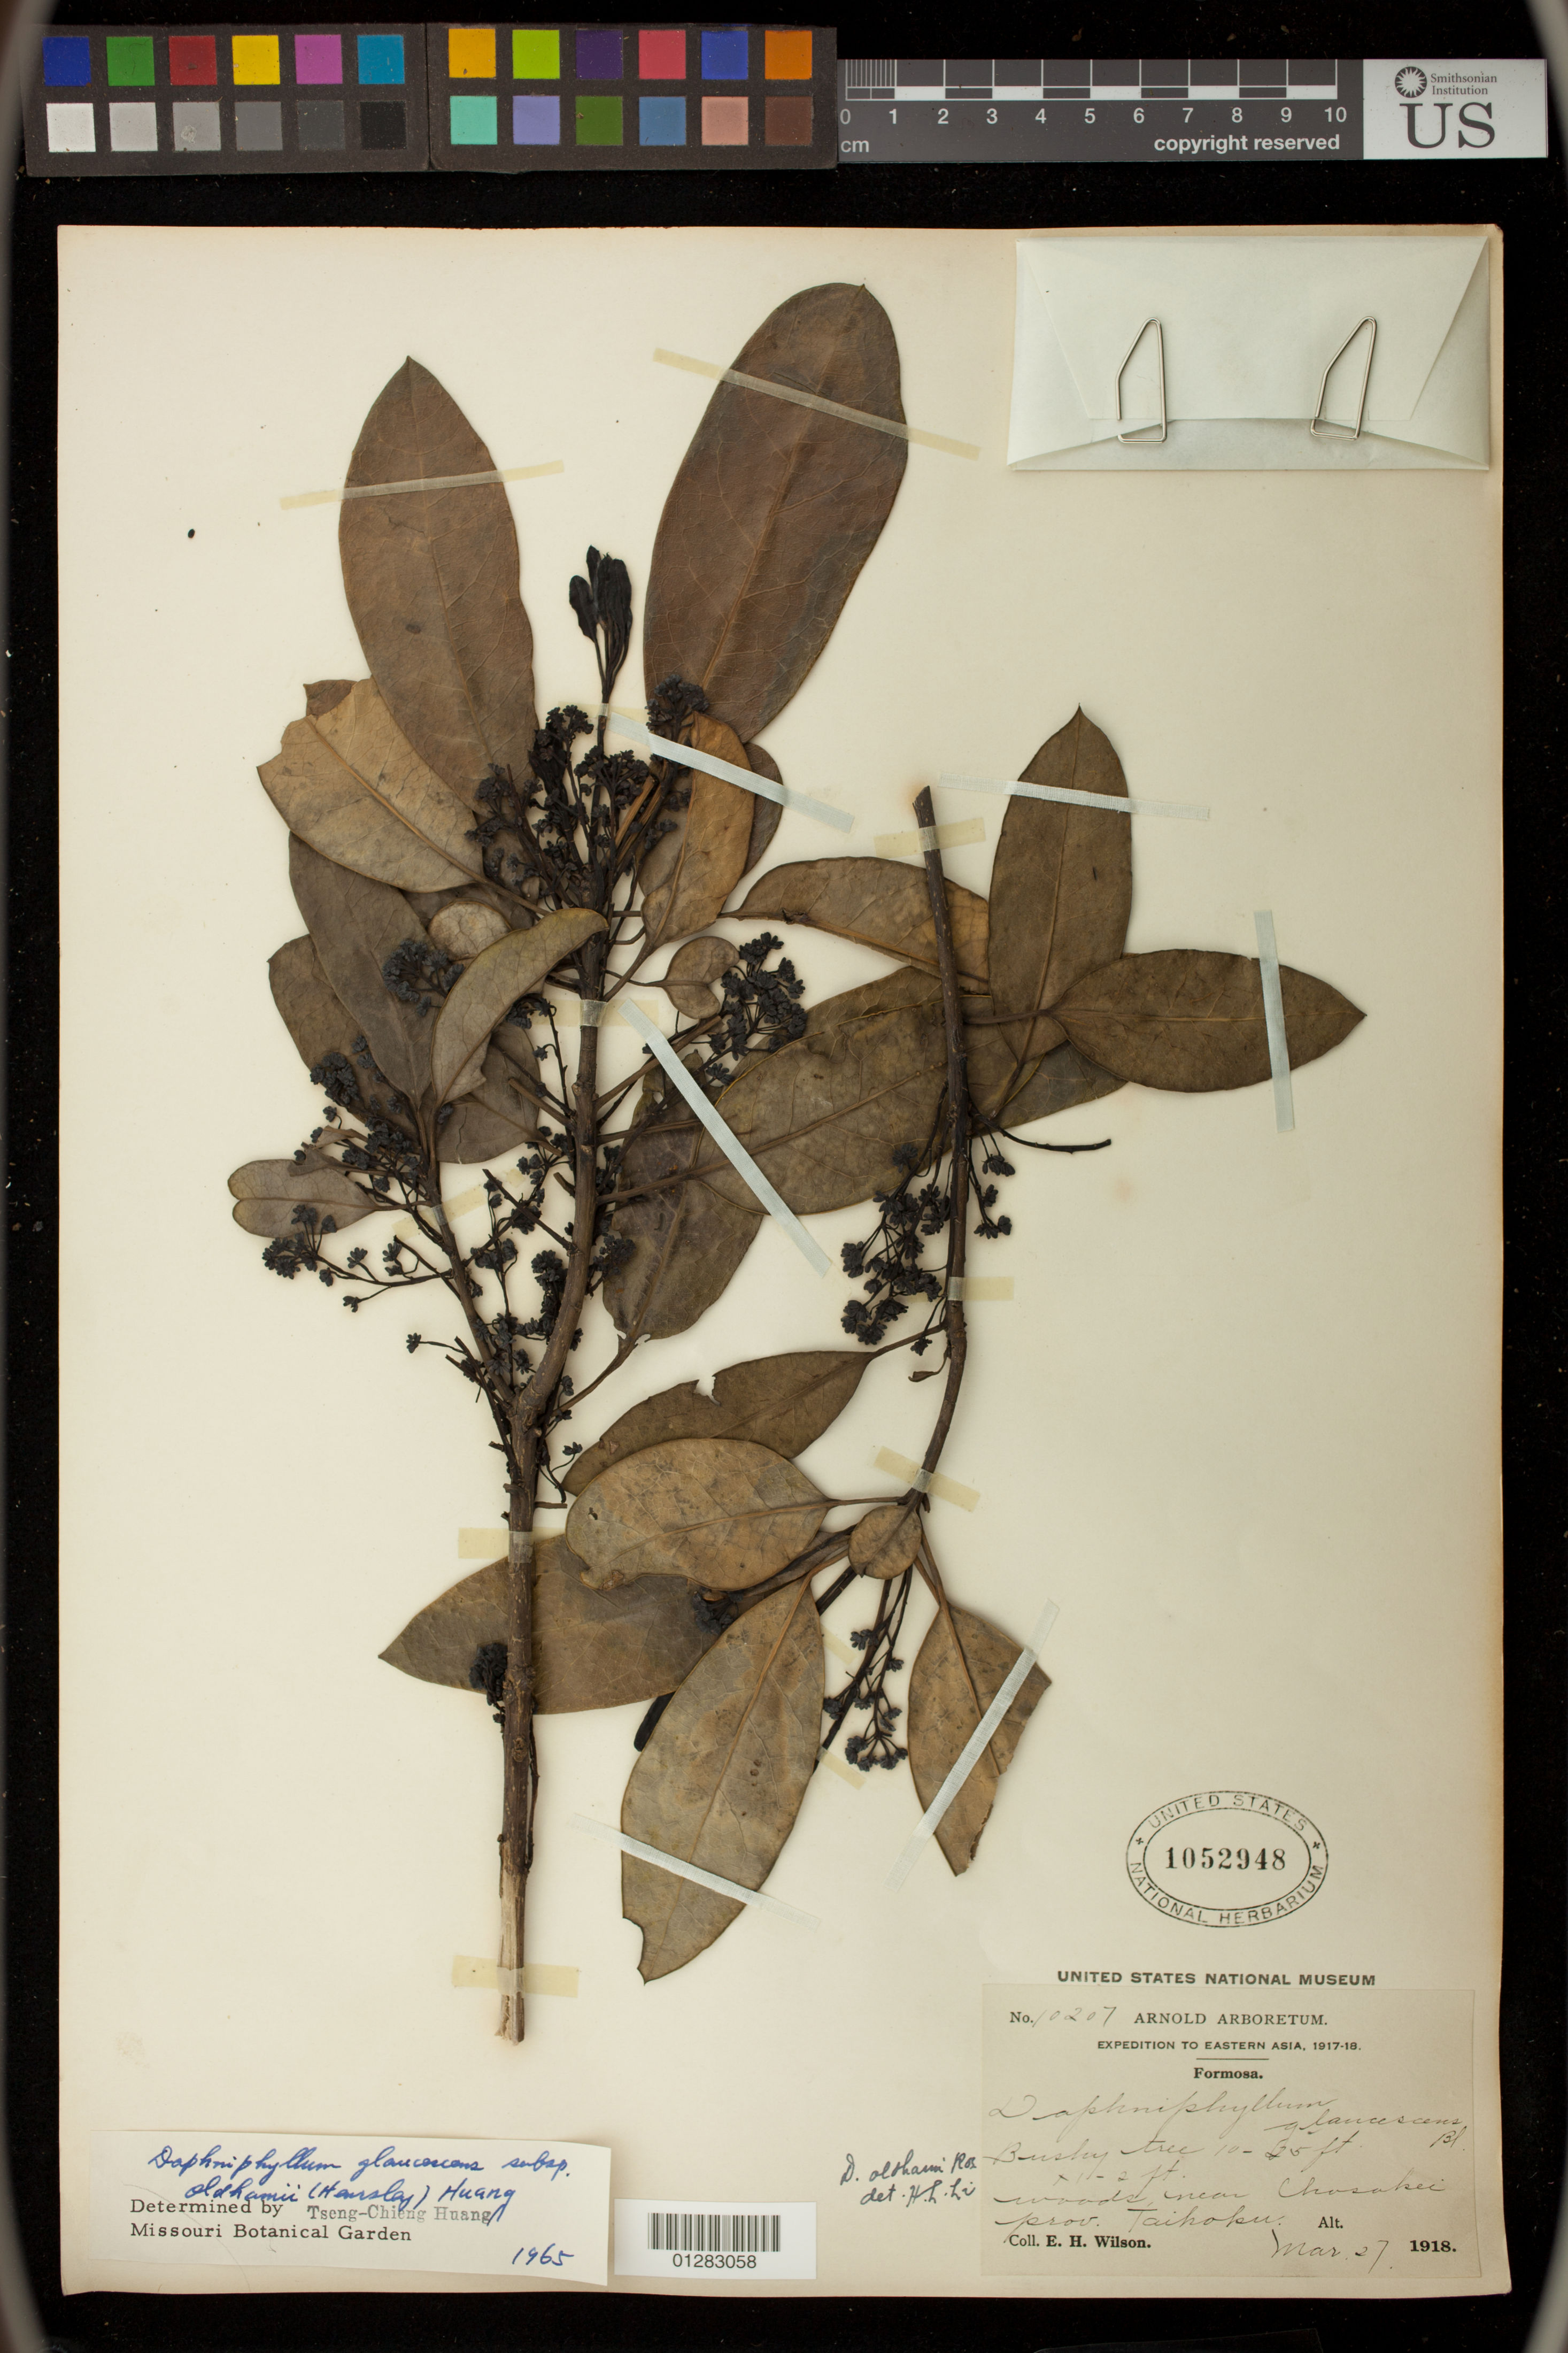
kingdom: Plantae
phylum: Tracheophyta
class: Magnoliopsida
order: Saxifragales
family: Daphniphyllaceae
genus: Daphniphyllum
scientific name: Daphniphyllum glaucescens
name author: Blume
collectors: E. H. Wilson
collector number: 10207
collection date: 1918-03-27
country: Taiwan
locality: near Chosakei, prov. Taihoku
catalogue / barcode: US 1052948